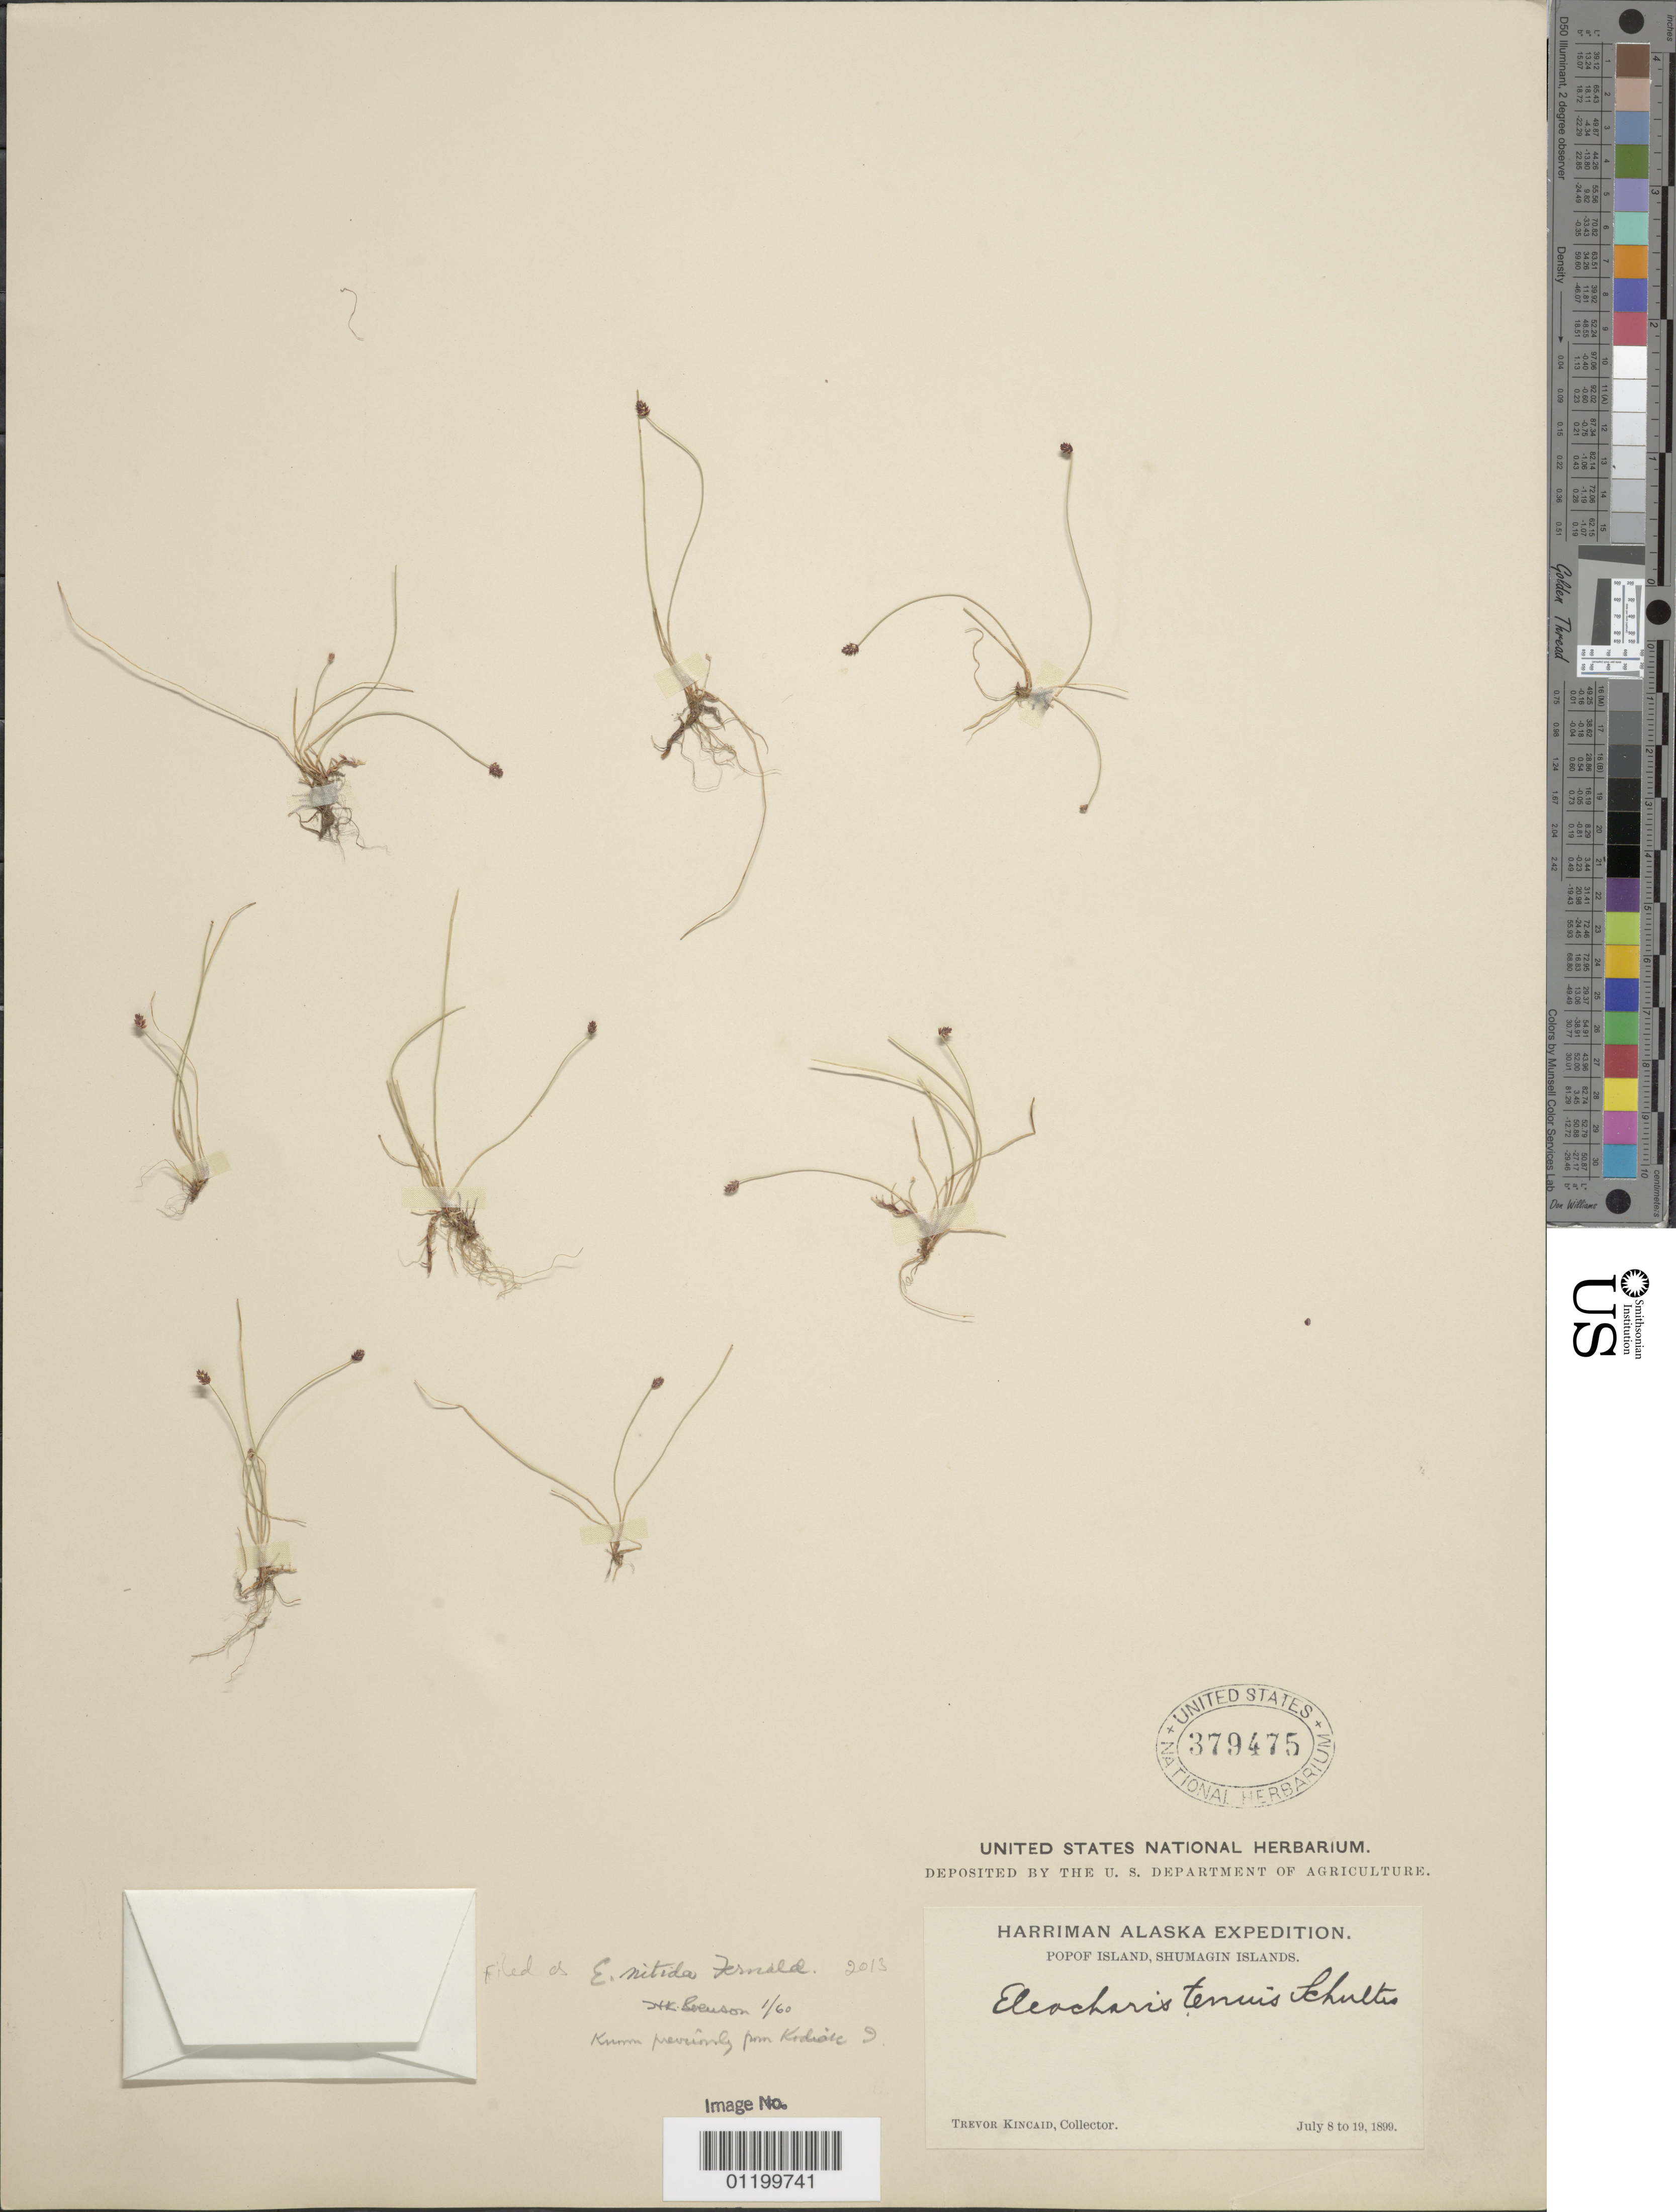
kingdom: Plantae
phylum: Tracheophyta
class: Liliopsida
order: Poales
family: Cyperaceae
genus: Eleocharis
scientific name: Eleocharis nitida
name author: Fernald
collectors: T. C. Kincaid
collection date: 1899-07-08/1899-07-19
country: United States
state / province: Alaska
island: Popof Island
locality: Popof Island, Shumagin Islands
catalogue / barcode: US 379475